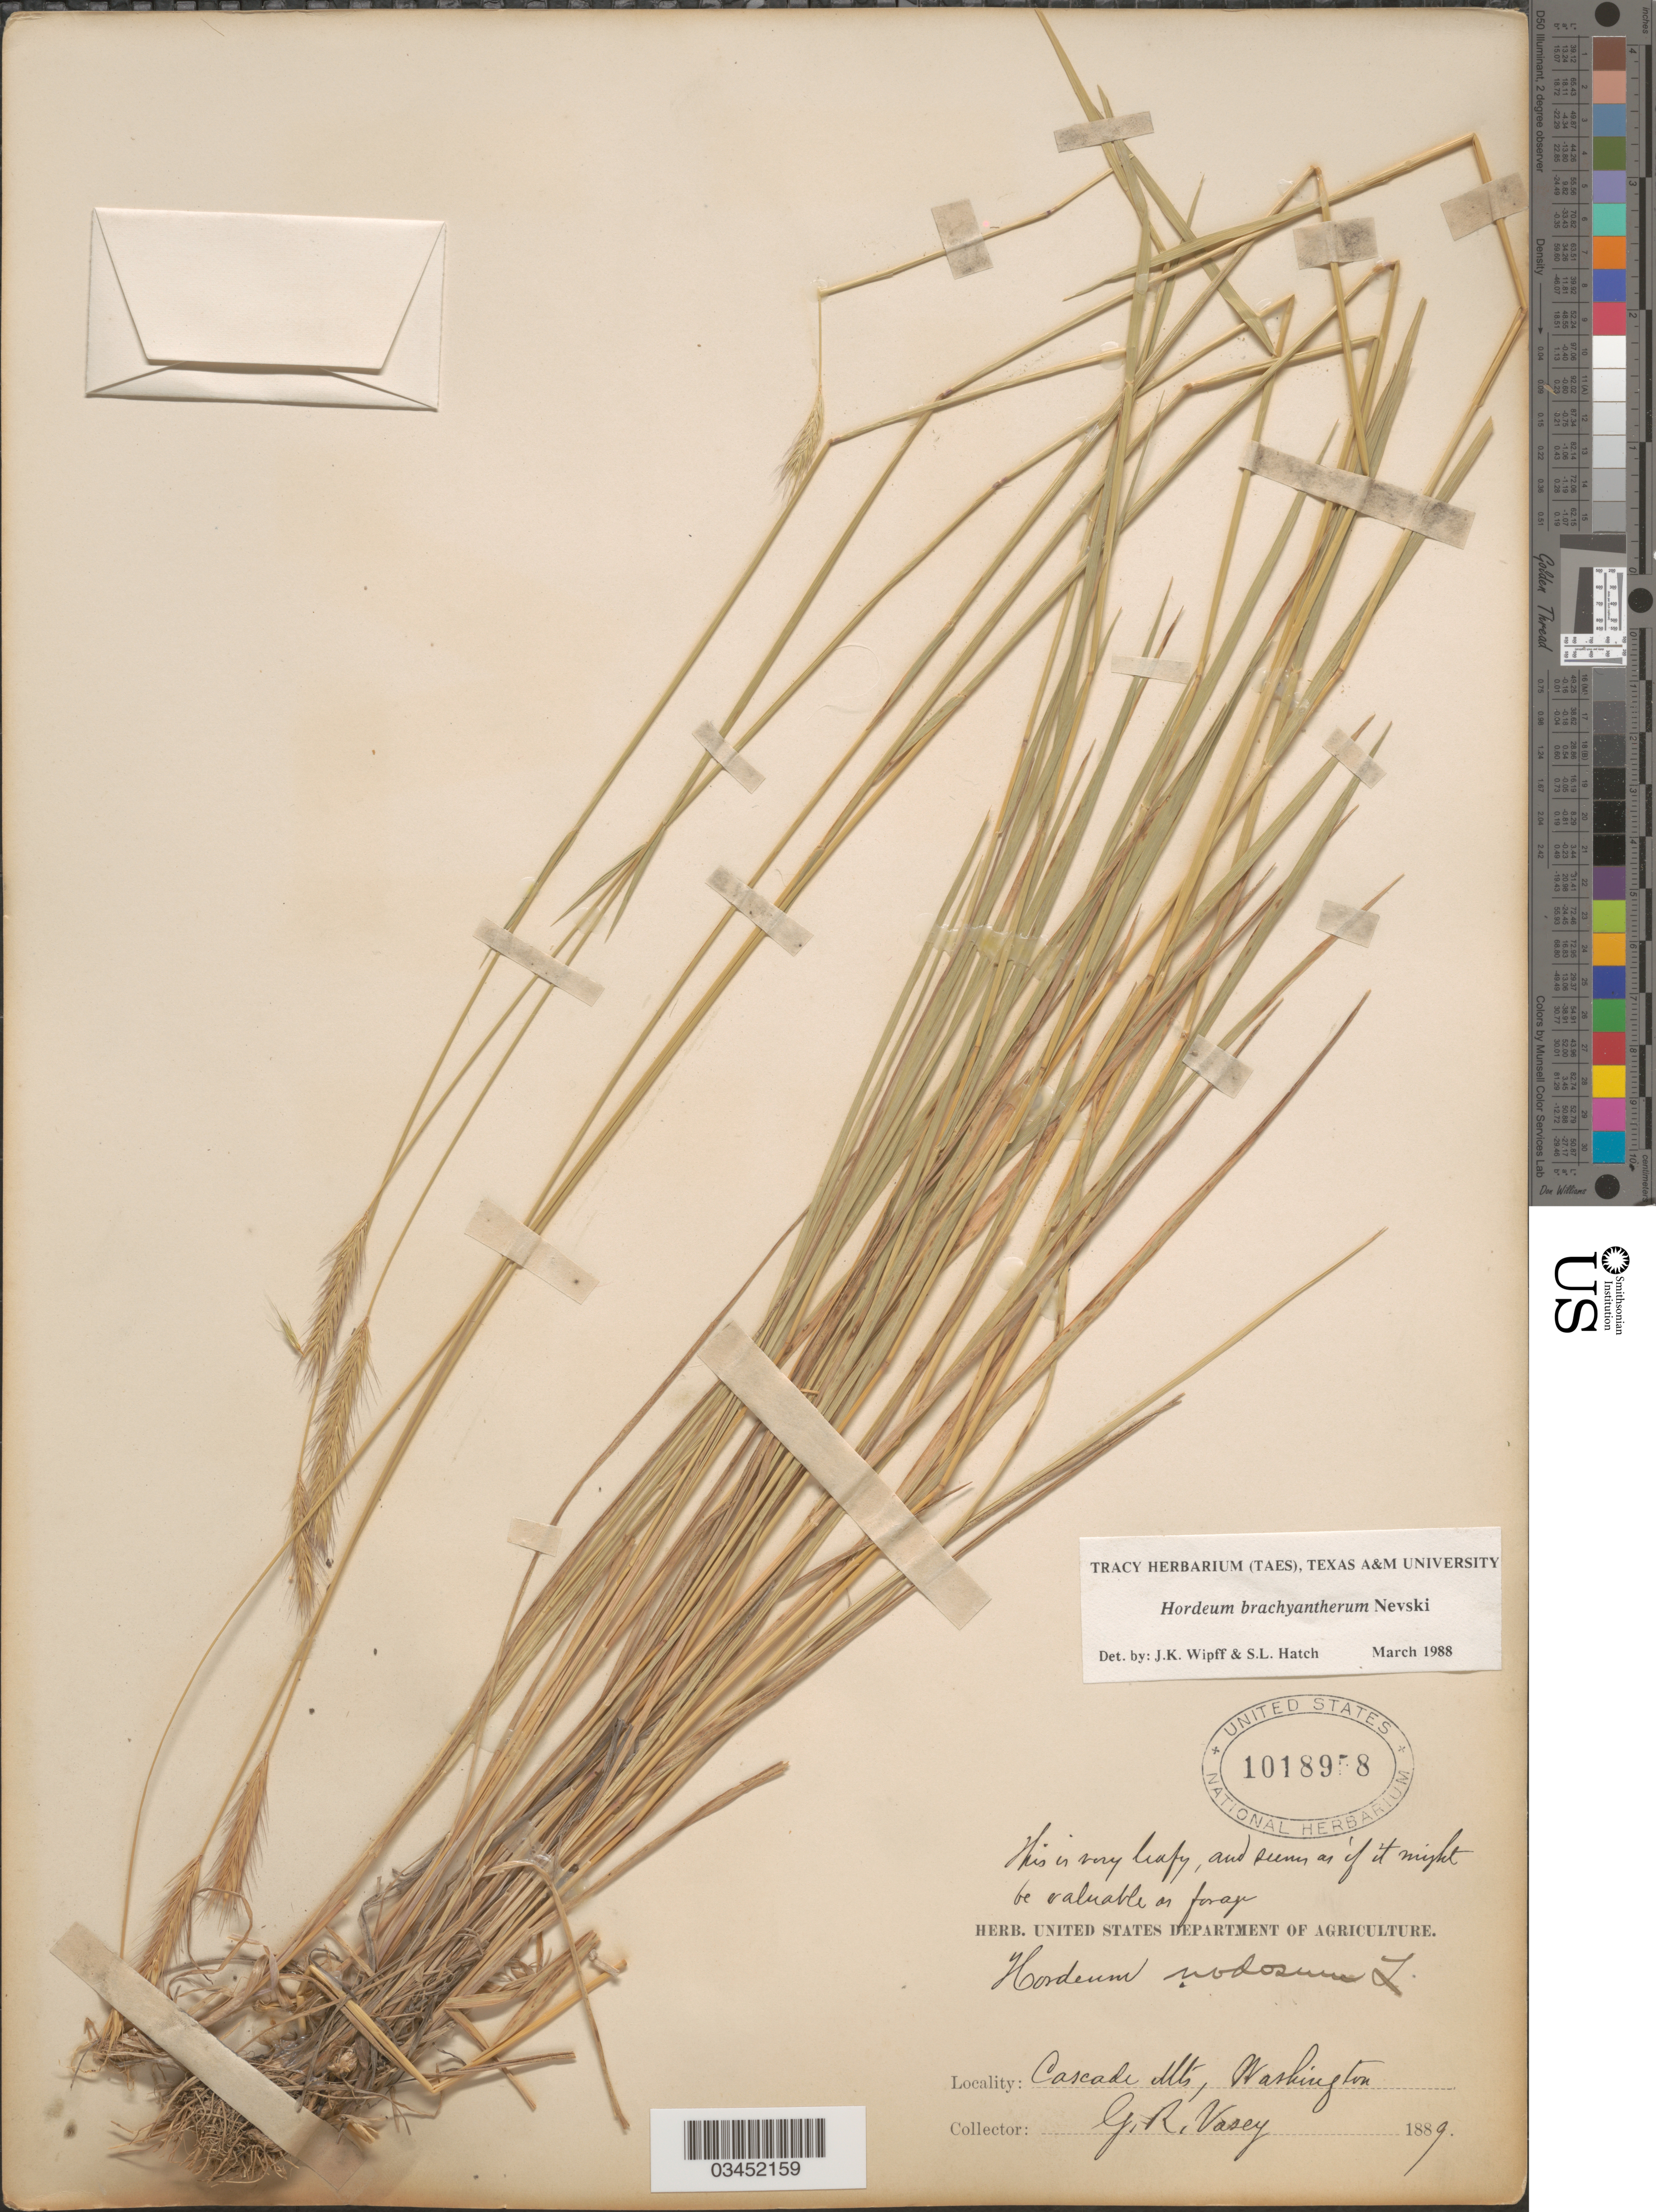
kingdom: Plantae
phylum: Tracheophyta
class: Liliopsida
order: Poales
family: Poaceae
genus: Hordeum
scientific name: Hordeum brachyantherum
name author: Nevski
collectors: G. R. Vasey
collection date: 1889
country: United States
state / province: Washington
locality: Cascade Mts.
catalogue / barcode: US 1018958